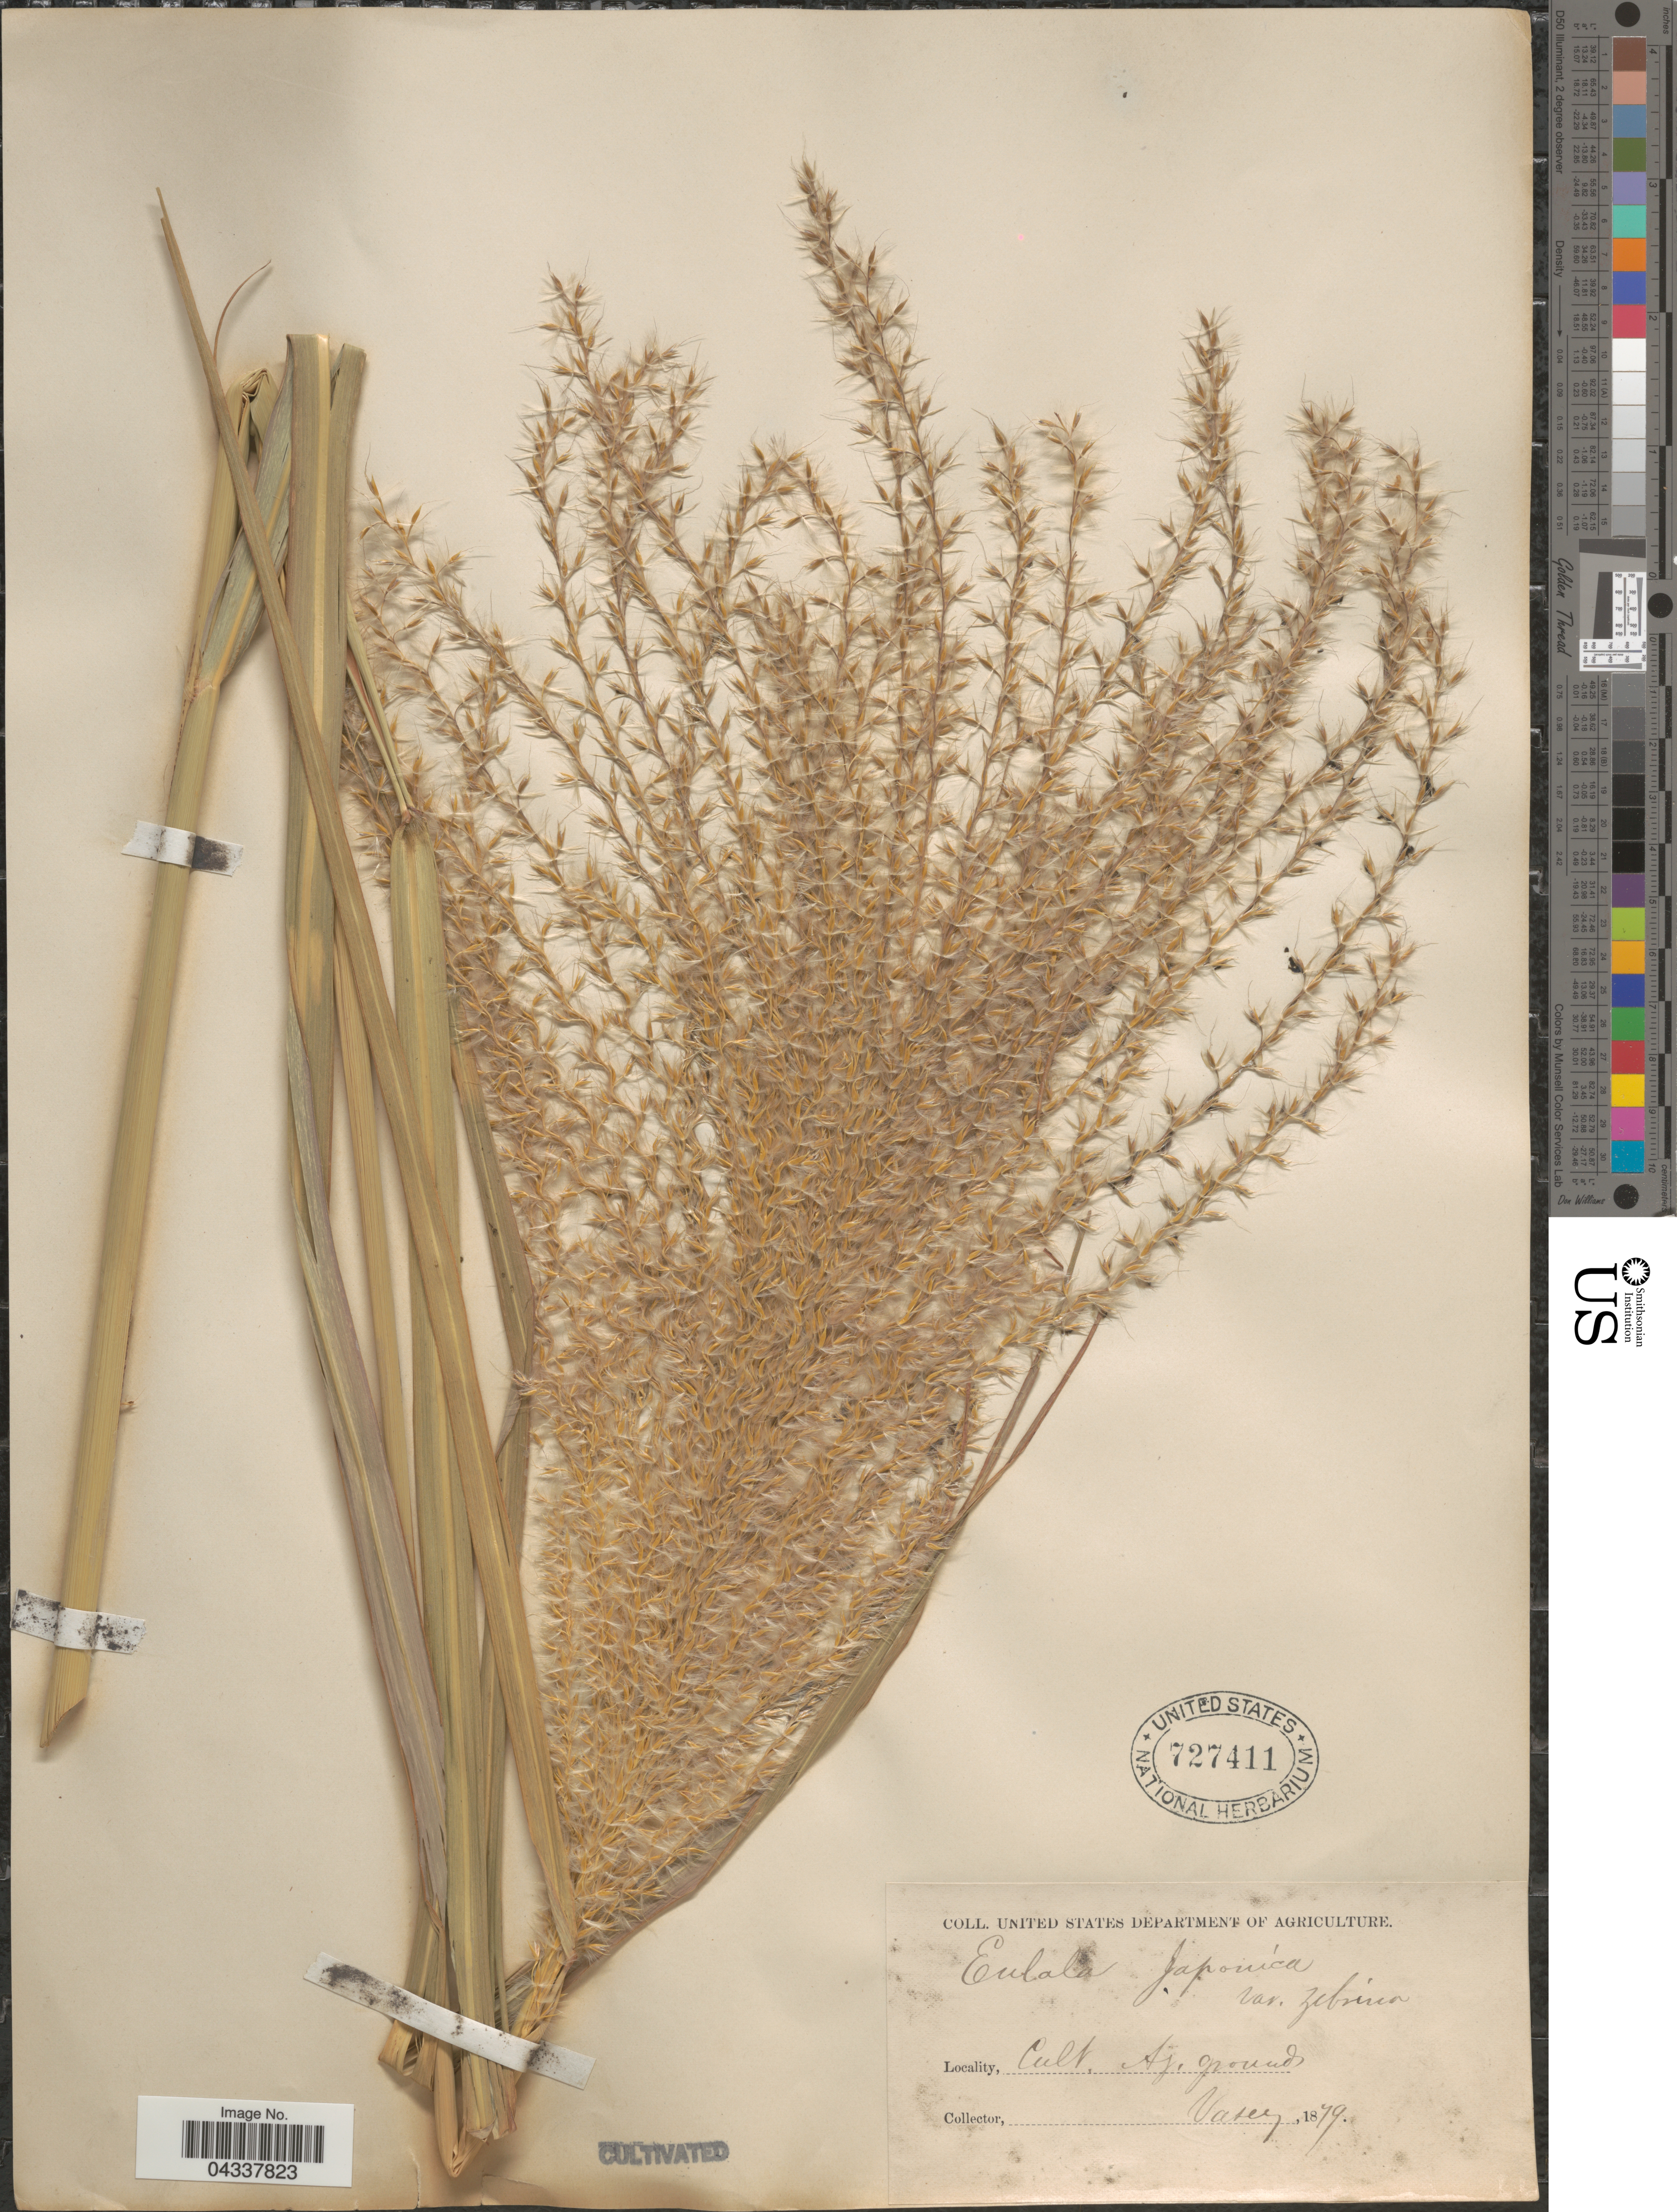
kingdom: Plantae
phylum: Tracheophyta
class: Liliopsida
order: Poales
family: Poaceae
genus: Miscanthus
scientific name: Miscanthus sinensis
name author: Andersson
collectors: Vasey, --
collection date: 1879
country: United States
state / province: District of Columbia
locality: Ag. grounds.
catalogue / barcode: US 727411